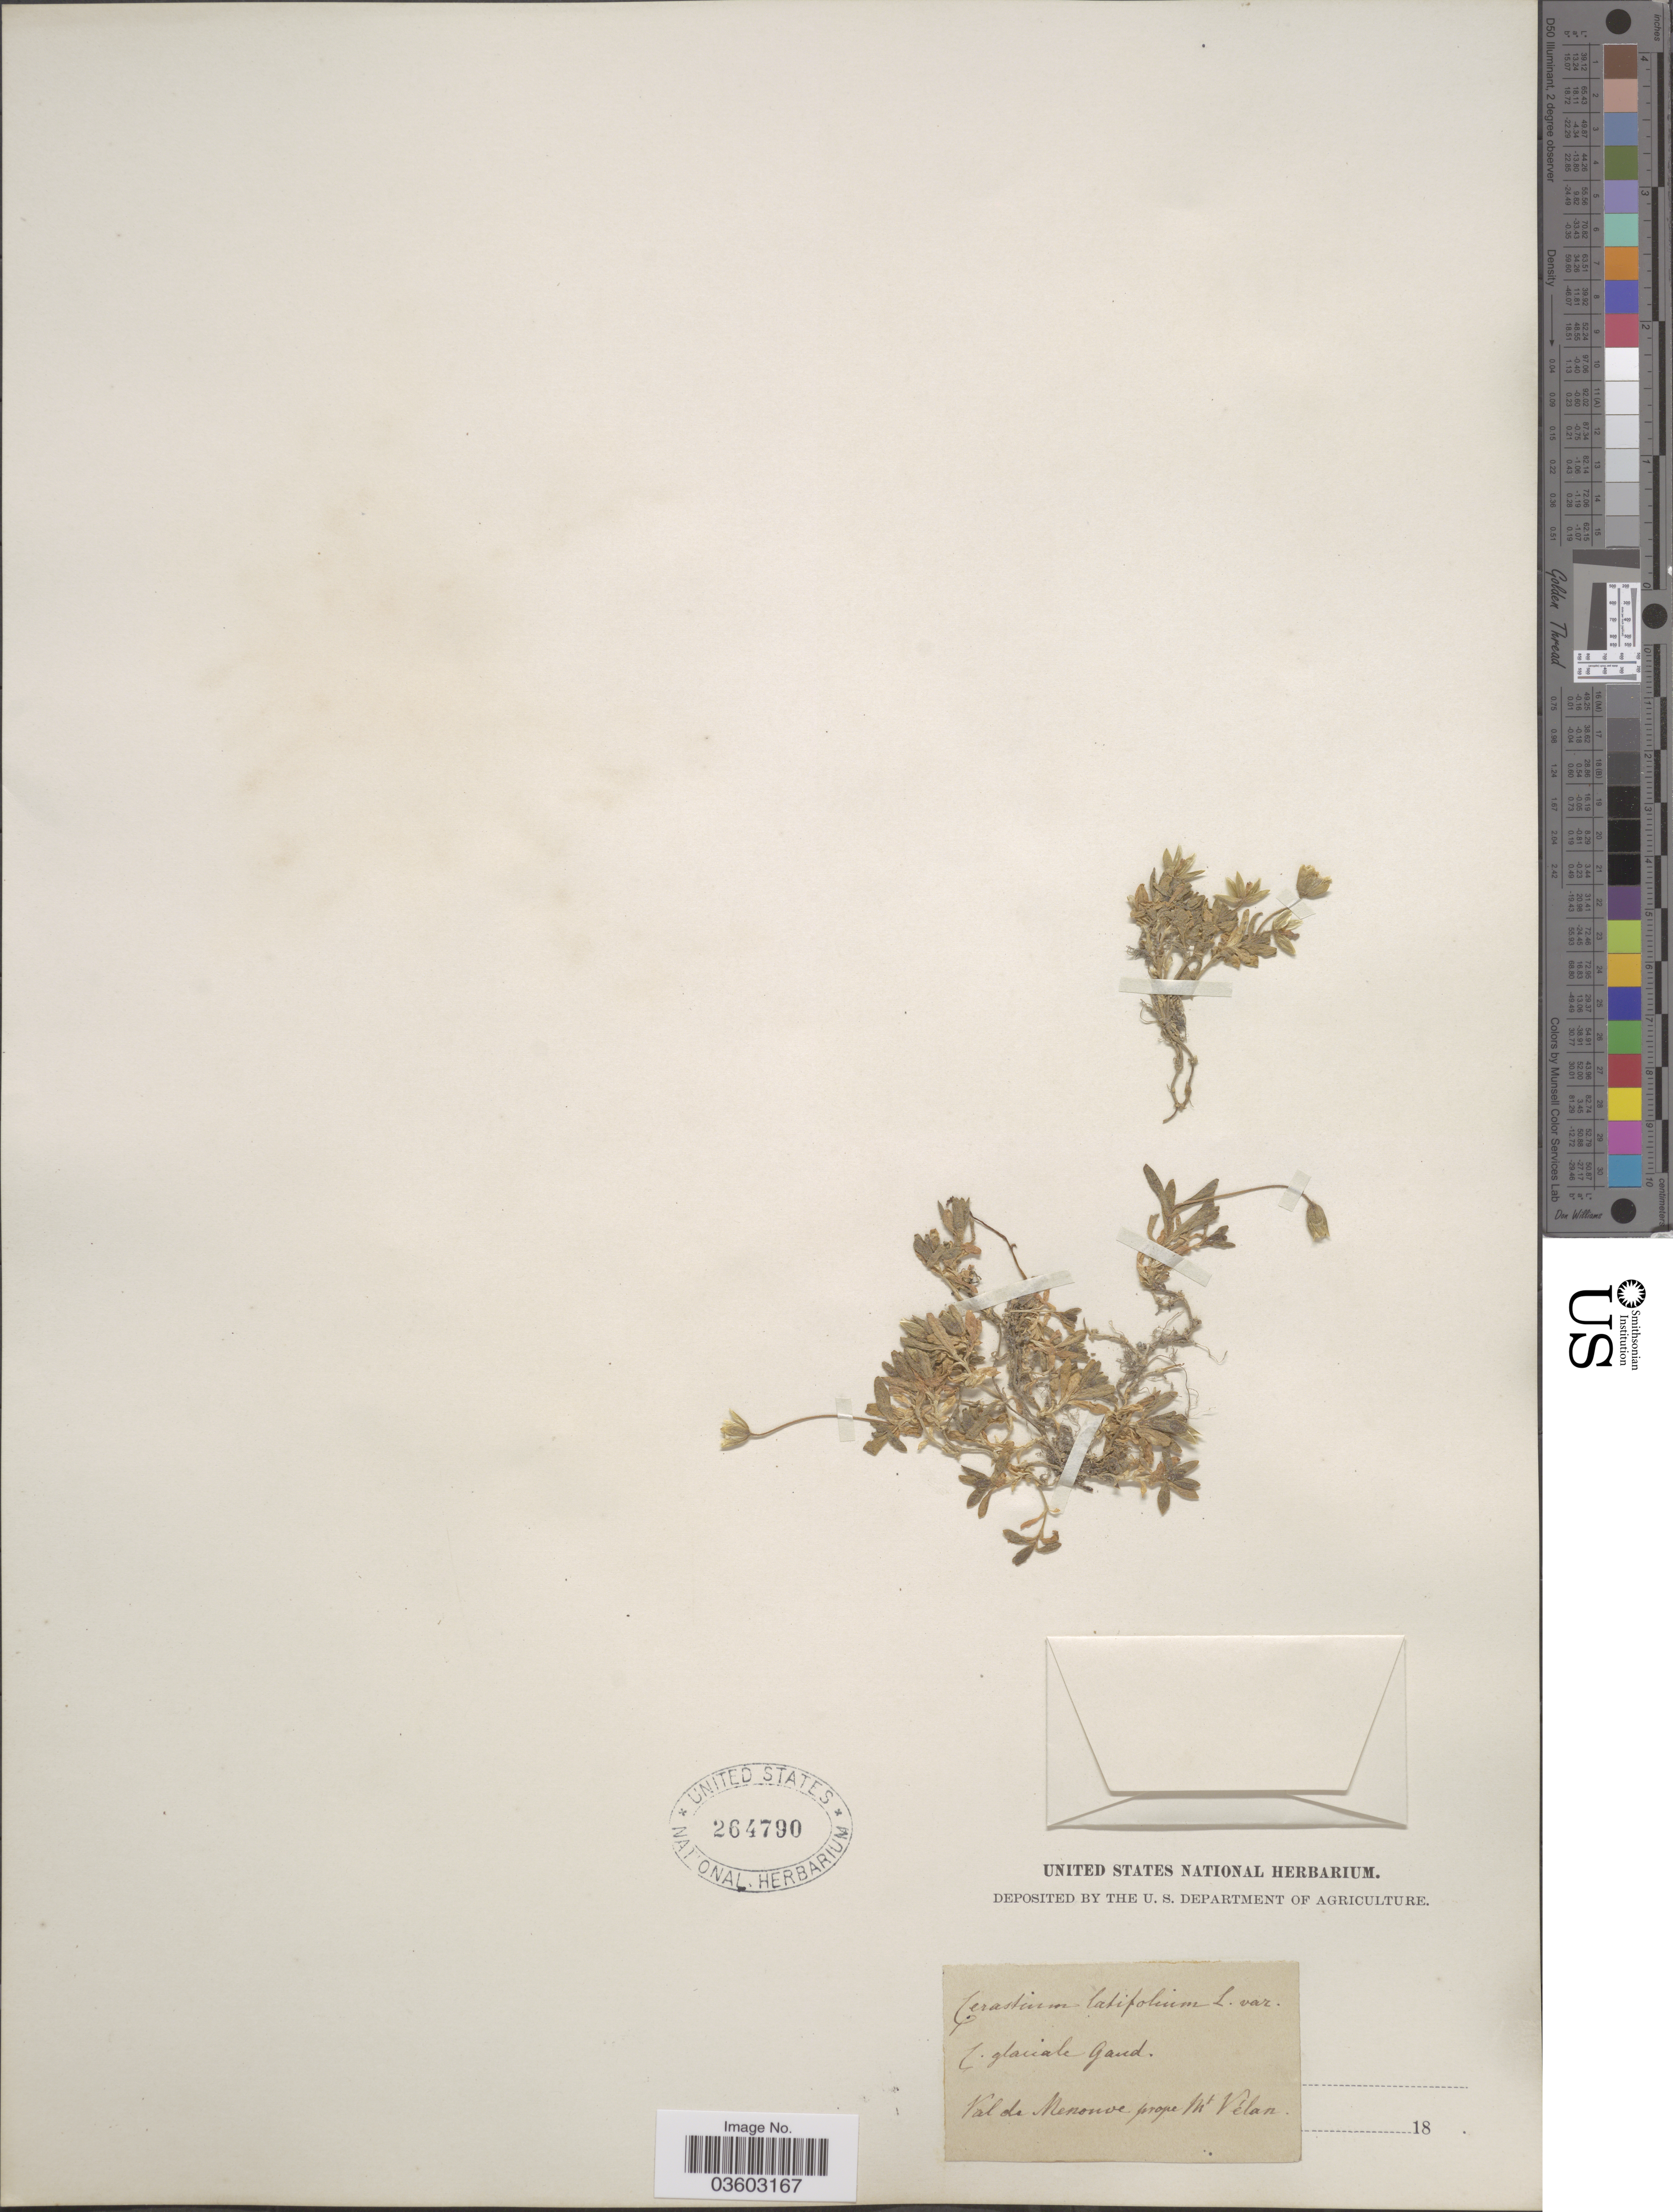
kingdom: Plantae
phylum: Tracheophyta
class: Magnoliopsida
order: Caryophyllales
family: Caryophyllaceae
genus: Cerastium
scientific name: Cerastium latifolium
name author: L.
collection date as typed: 18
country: Switzerland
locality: Val de Menouve prope Mt Vélan.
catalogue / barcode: US 264790